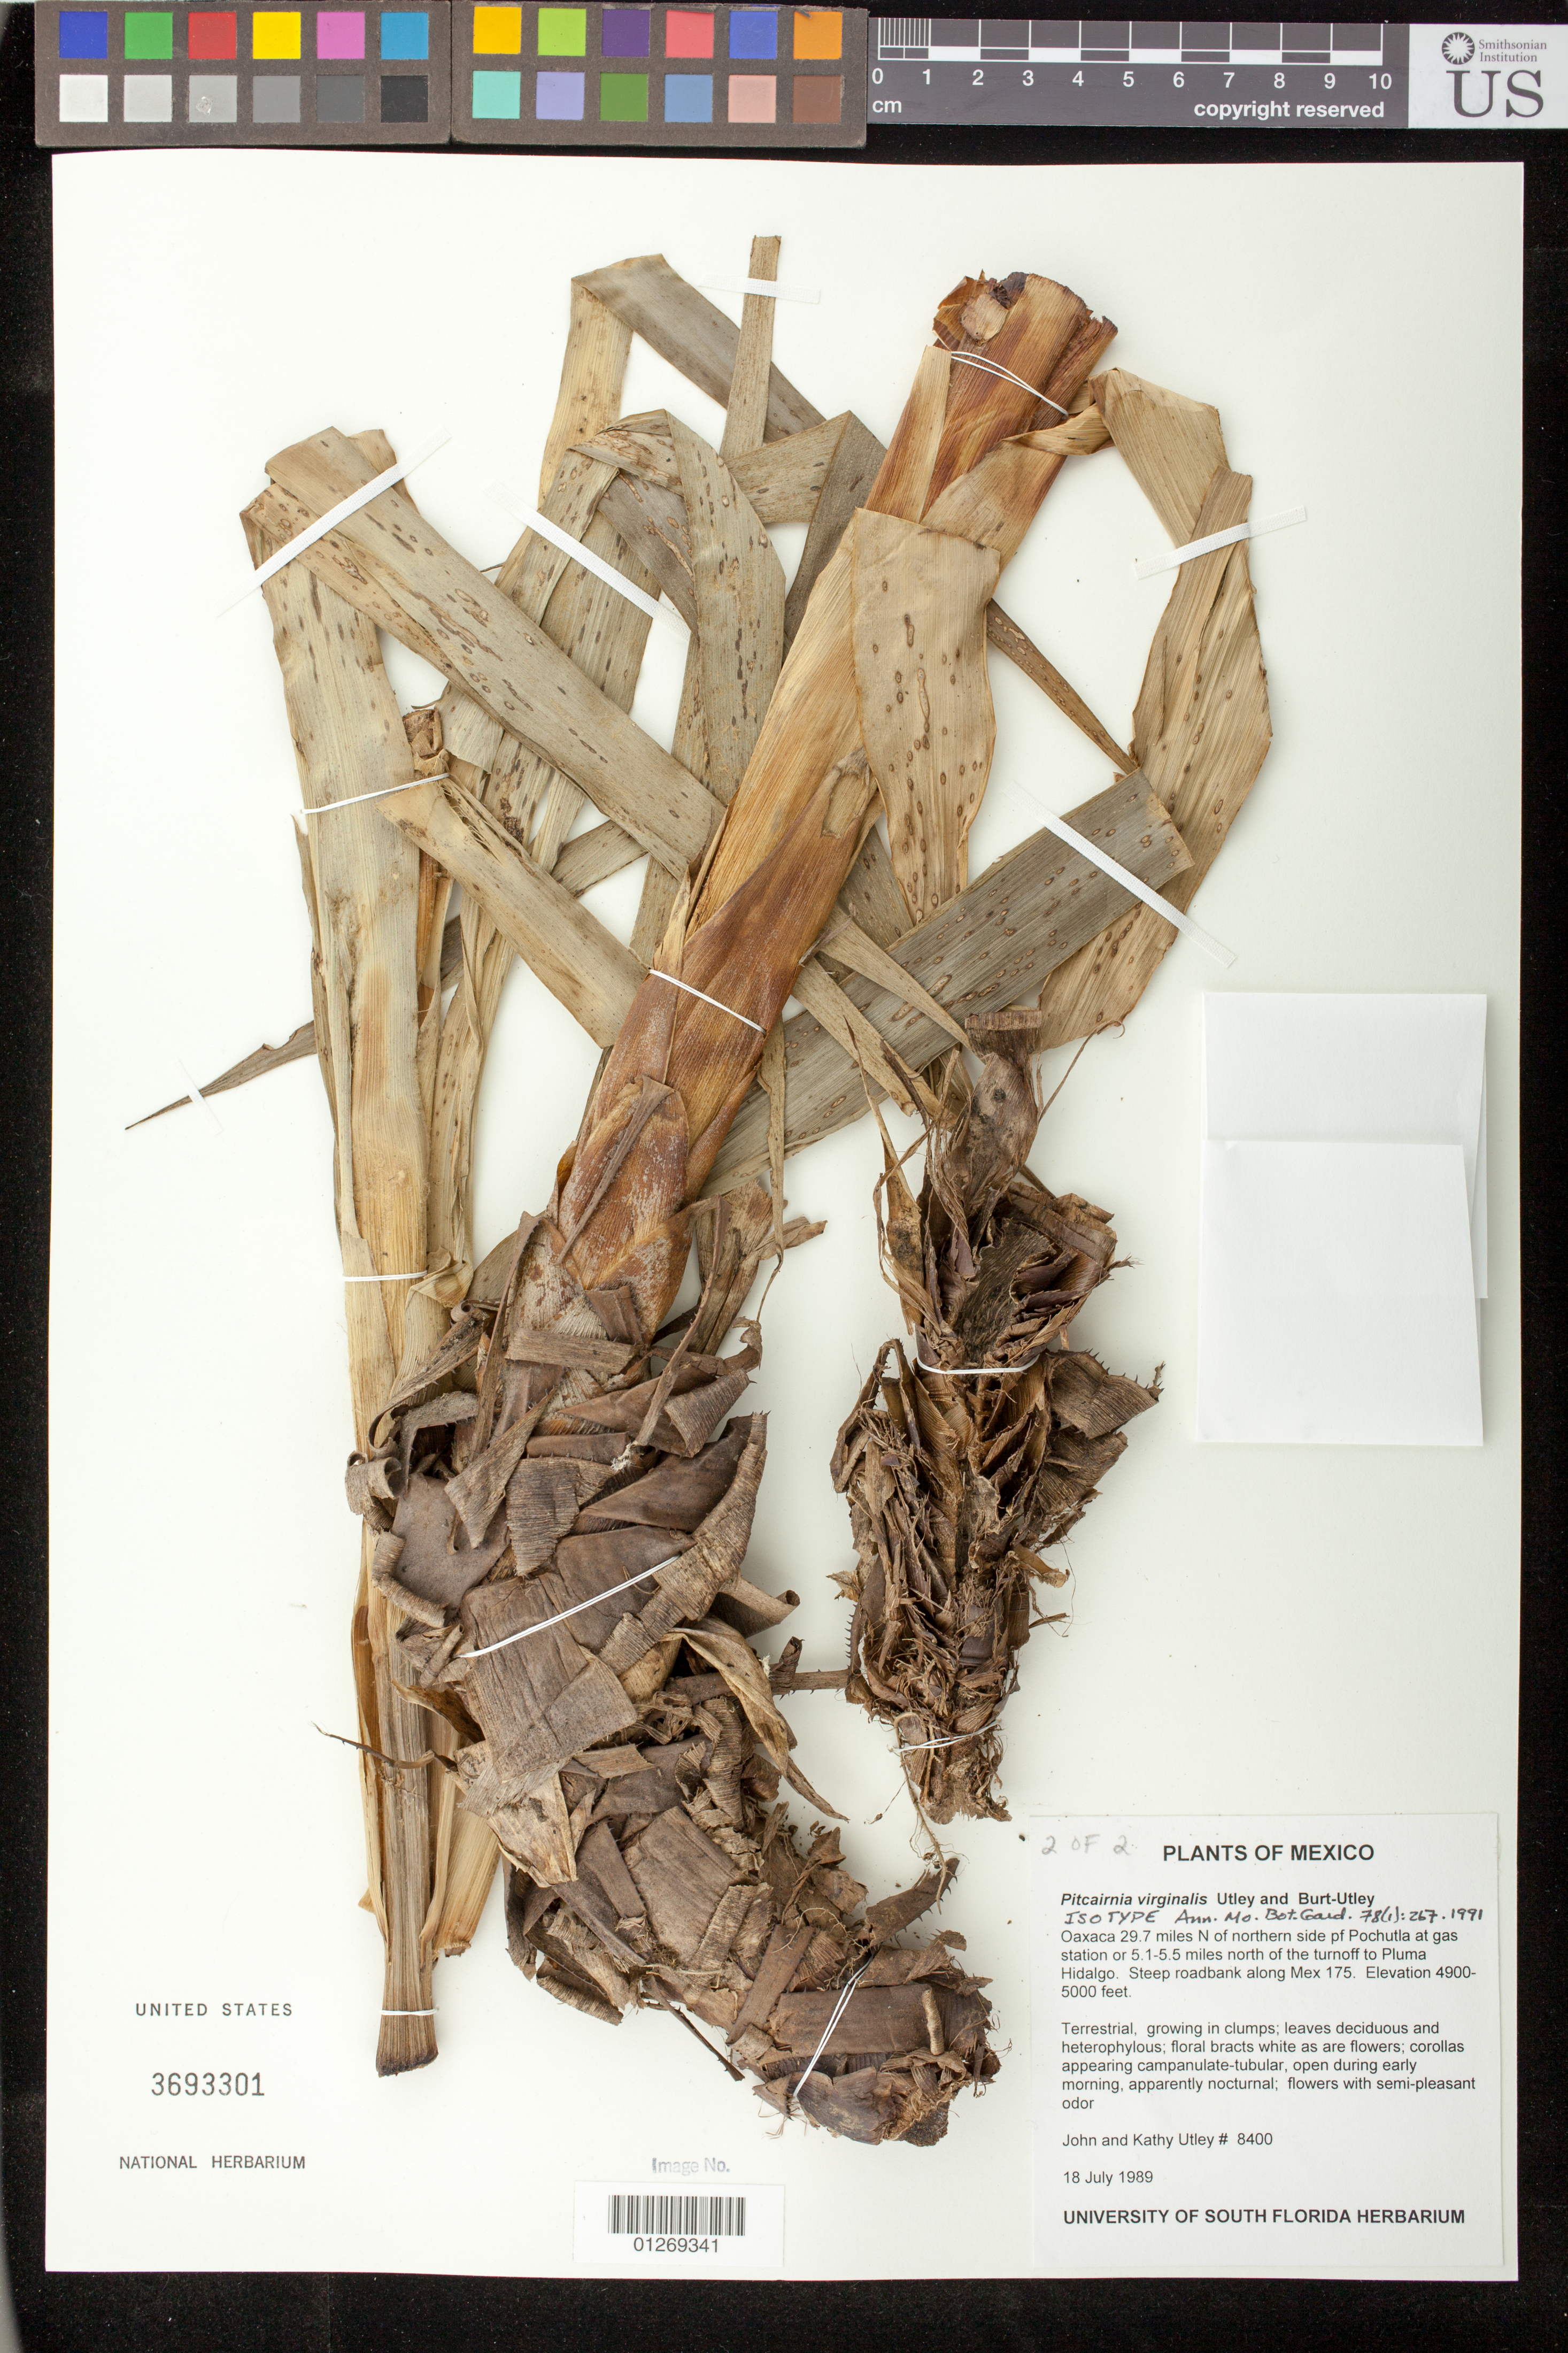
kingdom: Plantae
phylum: Tracheophyta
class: Liliopsida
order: Poales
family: Bromeliaceae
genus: Pitcairnia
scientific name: Pitcairnia virginalis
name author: Utley & Burt-Utley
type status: Isotype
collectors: J. F. Utley & K. M. Burt-Utley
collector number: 8400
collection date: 1989-07-18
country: Mexico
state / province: Oaxaca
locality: Oaxaca. 29.7 miles N of northern side of Pochutla at gas station or 5.1-5.5 miles north of the turnoff to Pluma Hidalgo. Steep roadbank along Mex 175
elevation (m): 1494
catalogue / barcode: US 3693301